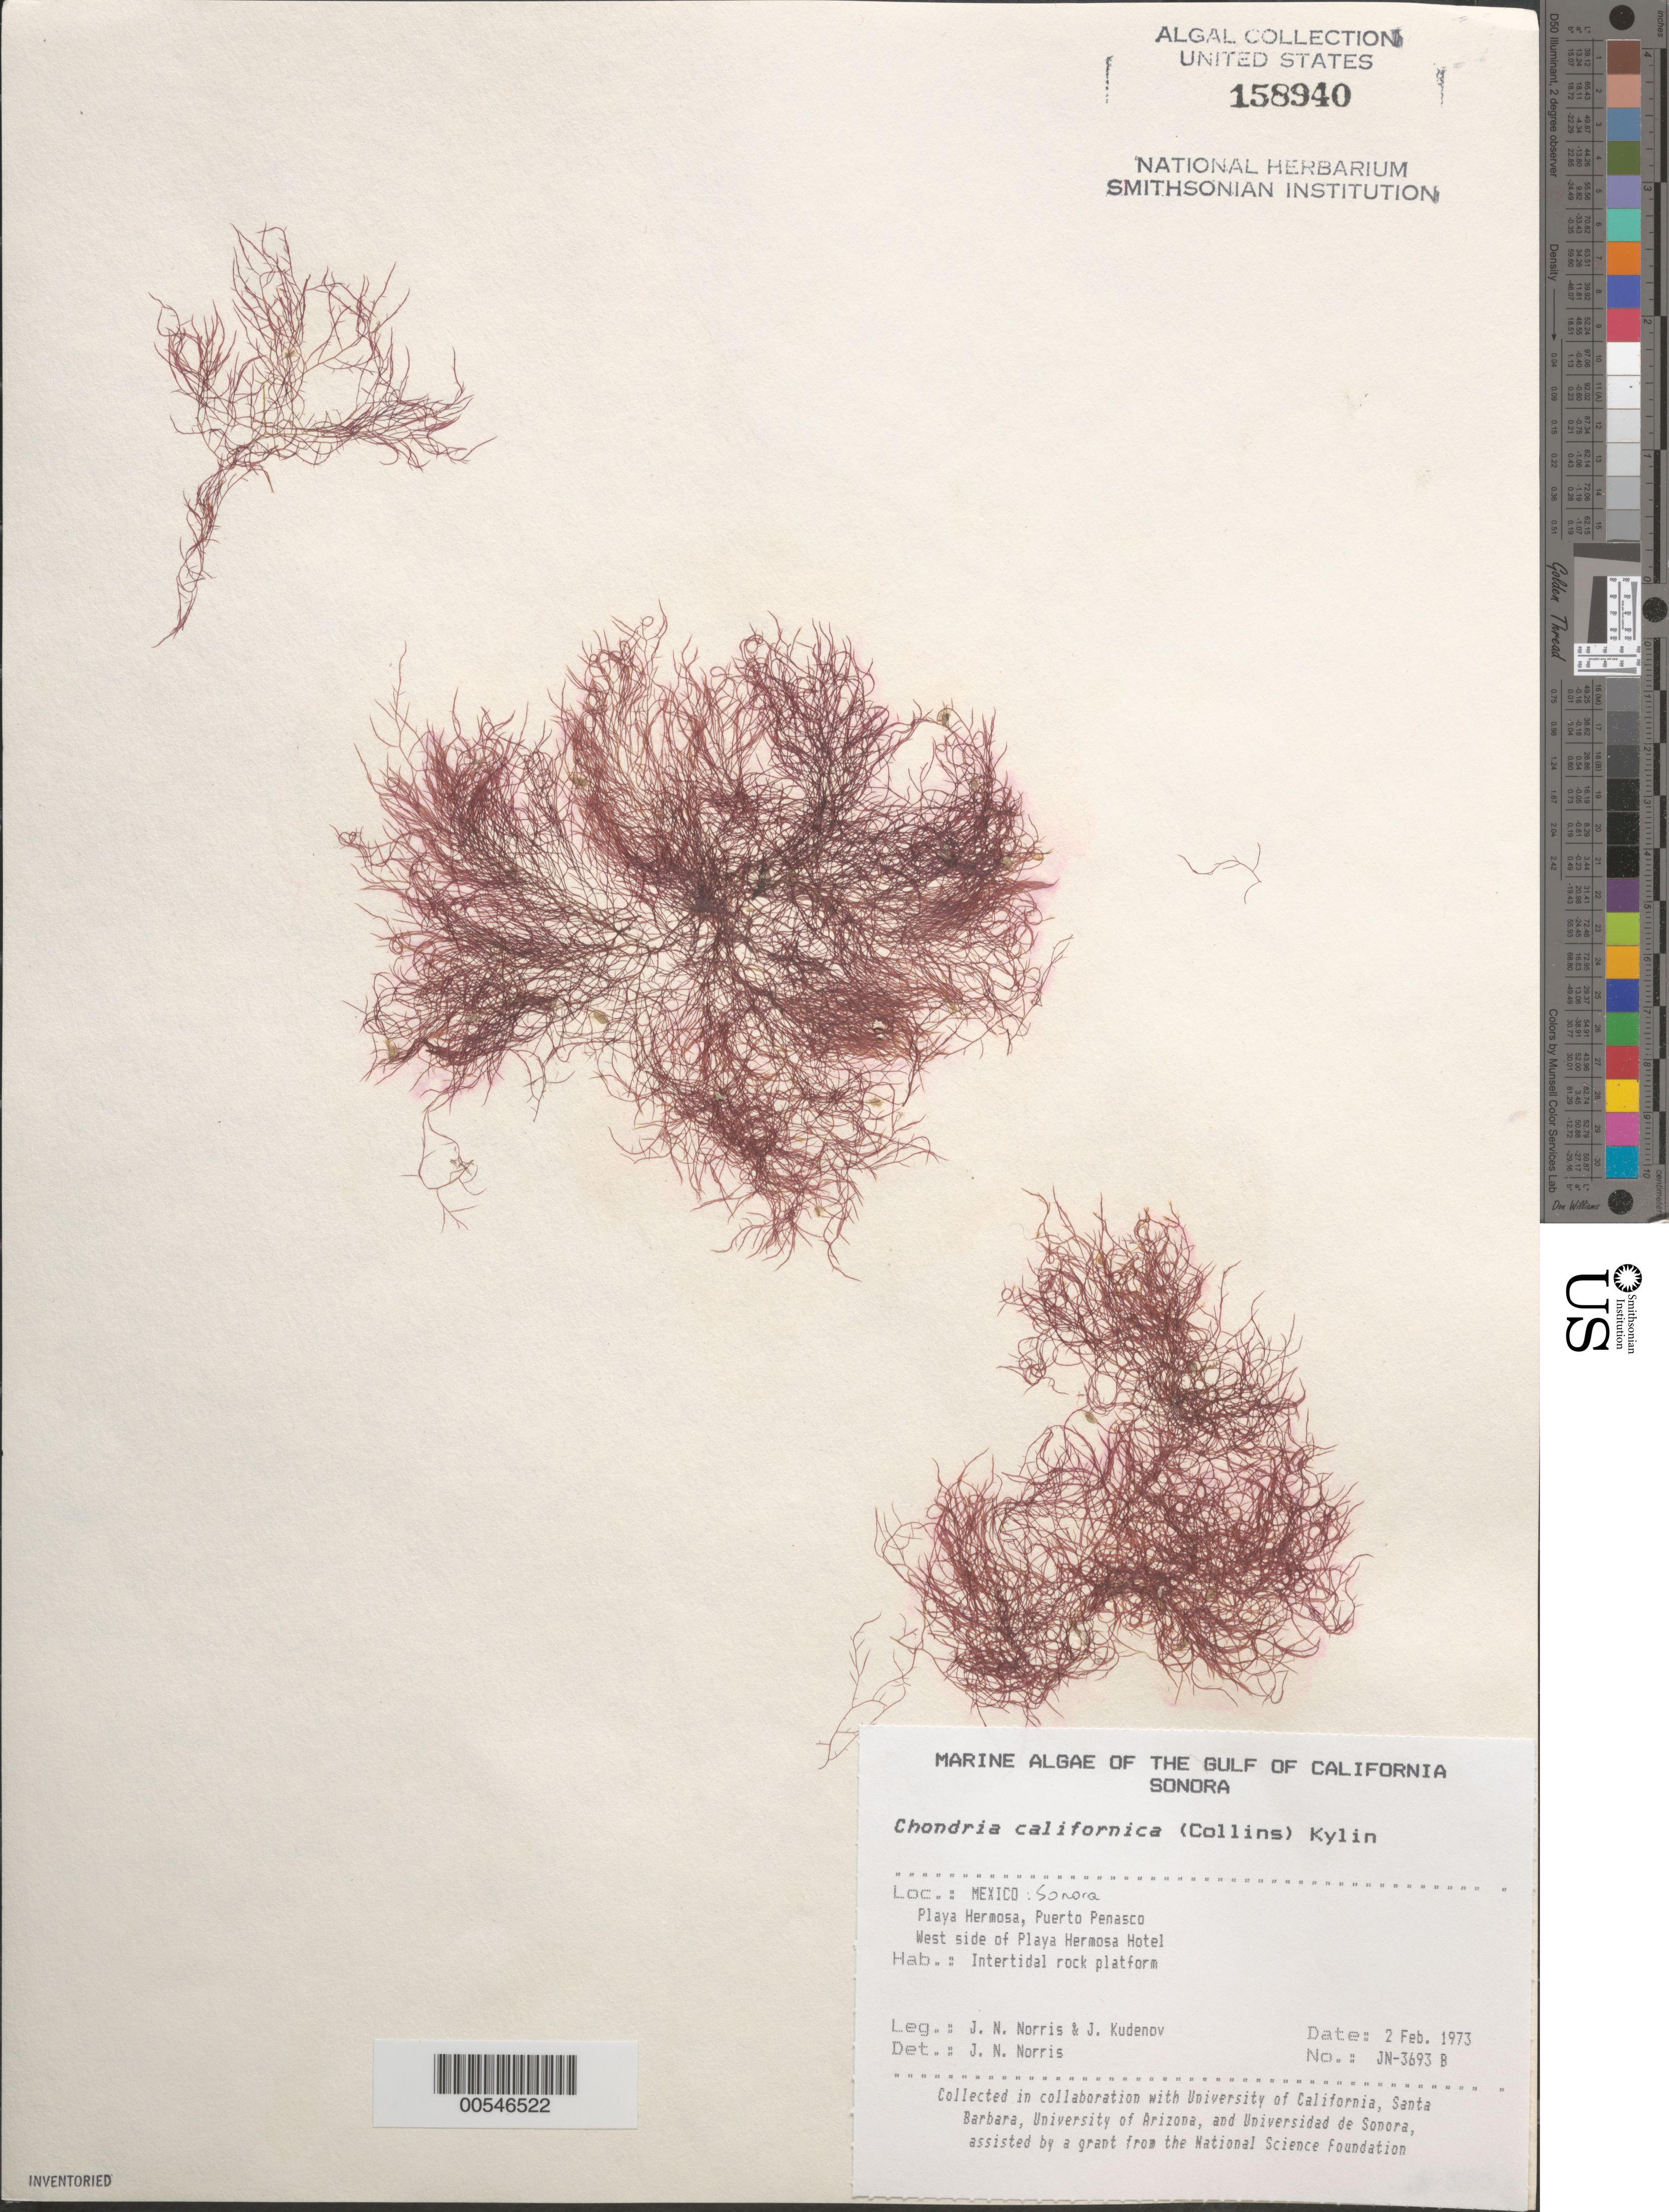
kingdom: Plantae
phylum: Rhodophyta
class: Florideophyceae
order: Ceramiales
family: Rhodomelaceae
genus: Chondria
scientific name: Chondria acrorhizophora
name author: Setch. & N.L. Gardner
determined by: Algae name updating Project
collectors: J. N. Norris & J. Kudenov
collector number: JN-3693b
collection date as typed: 02 Feb 1973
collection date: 1973-02-02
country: Mexico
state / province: Sonora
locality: Playa Hermosa, Puerto Penasco, Playa Hermosa Hotel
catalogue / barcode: US 158940